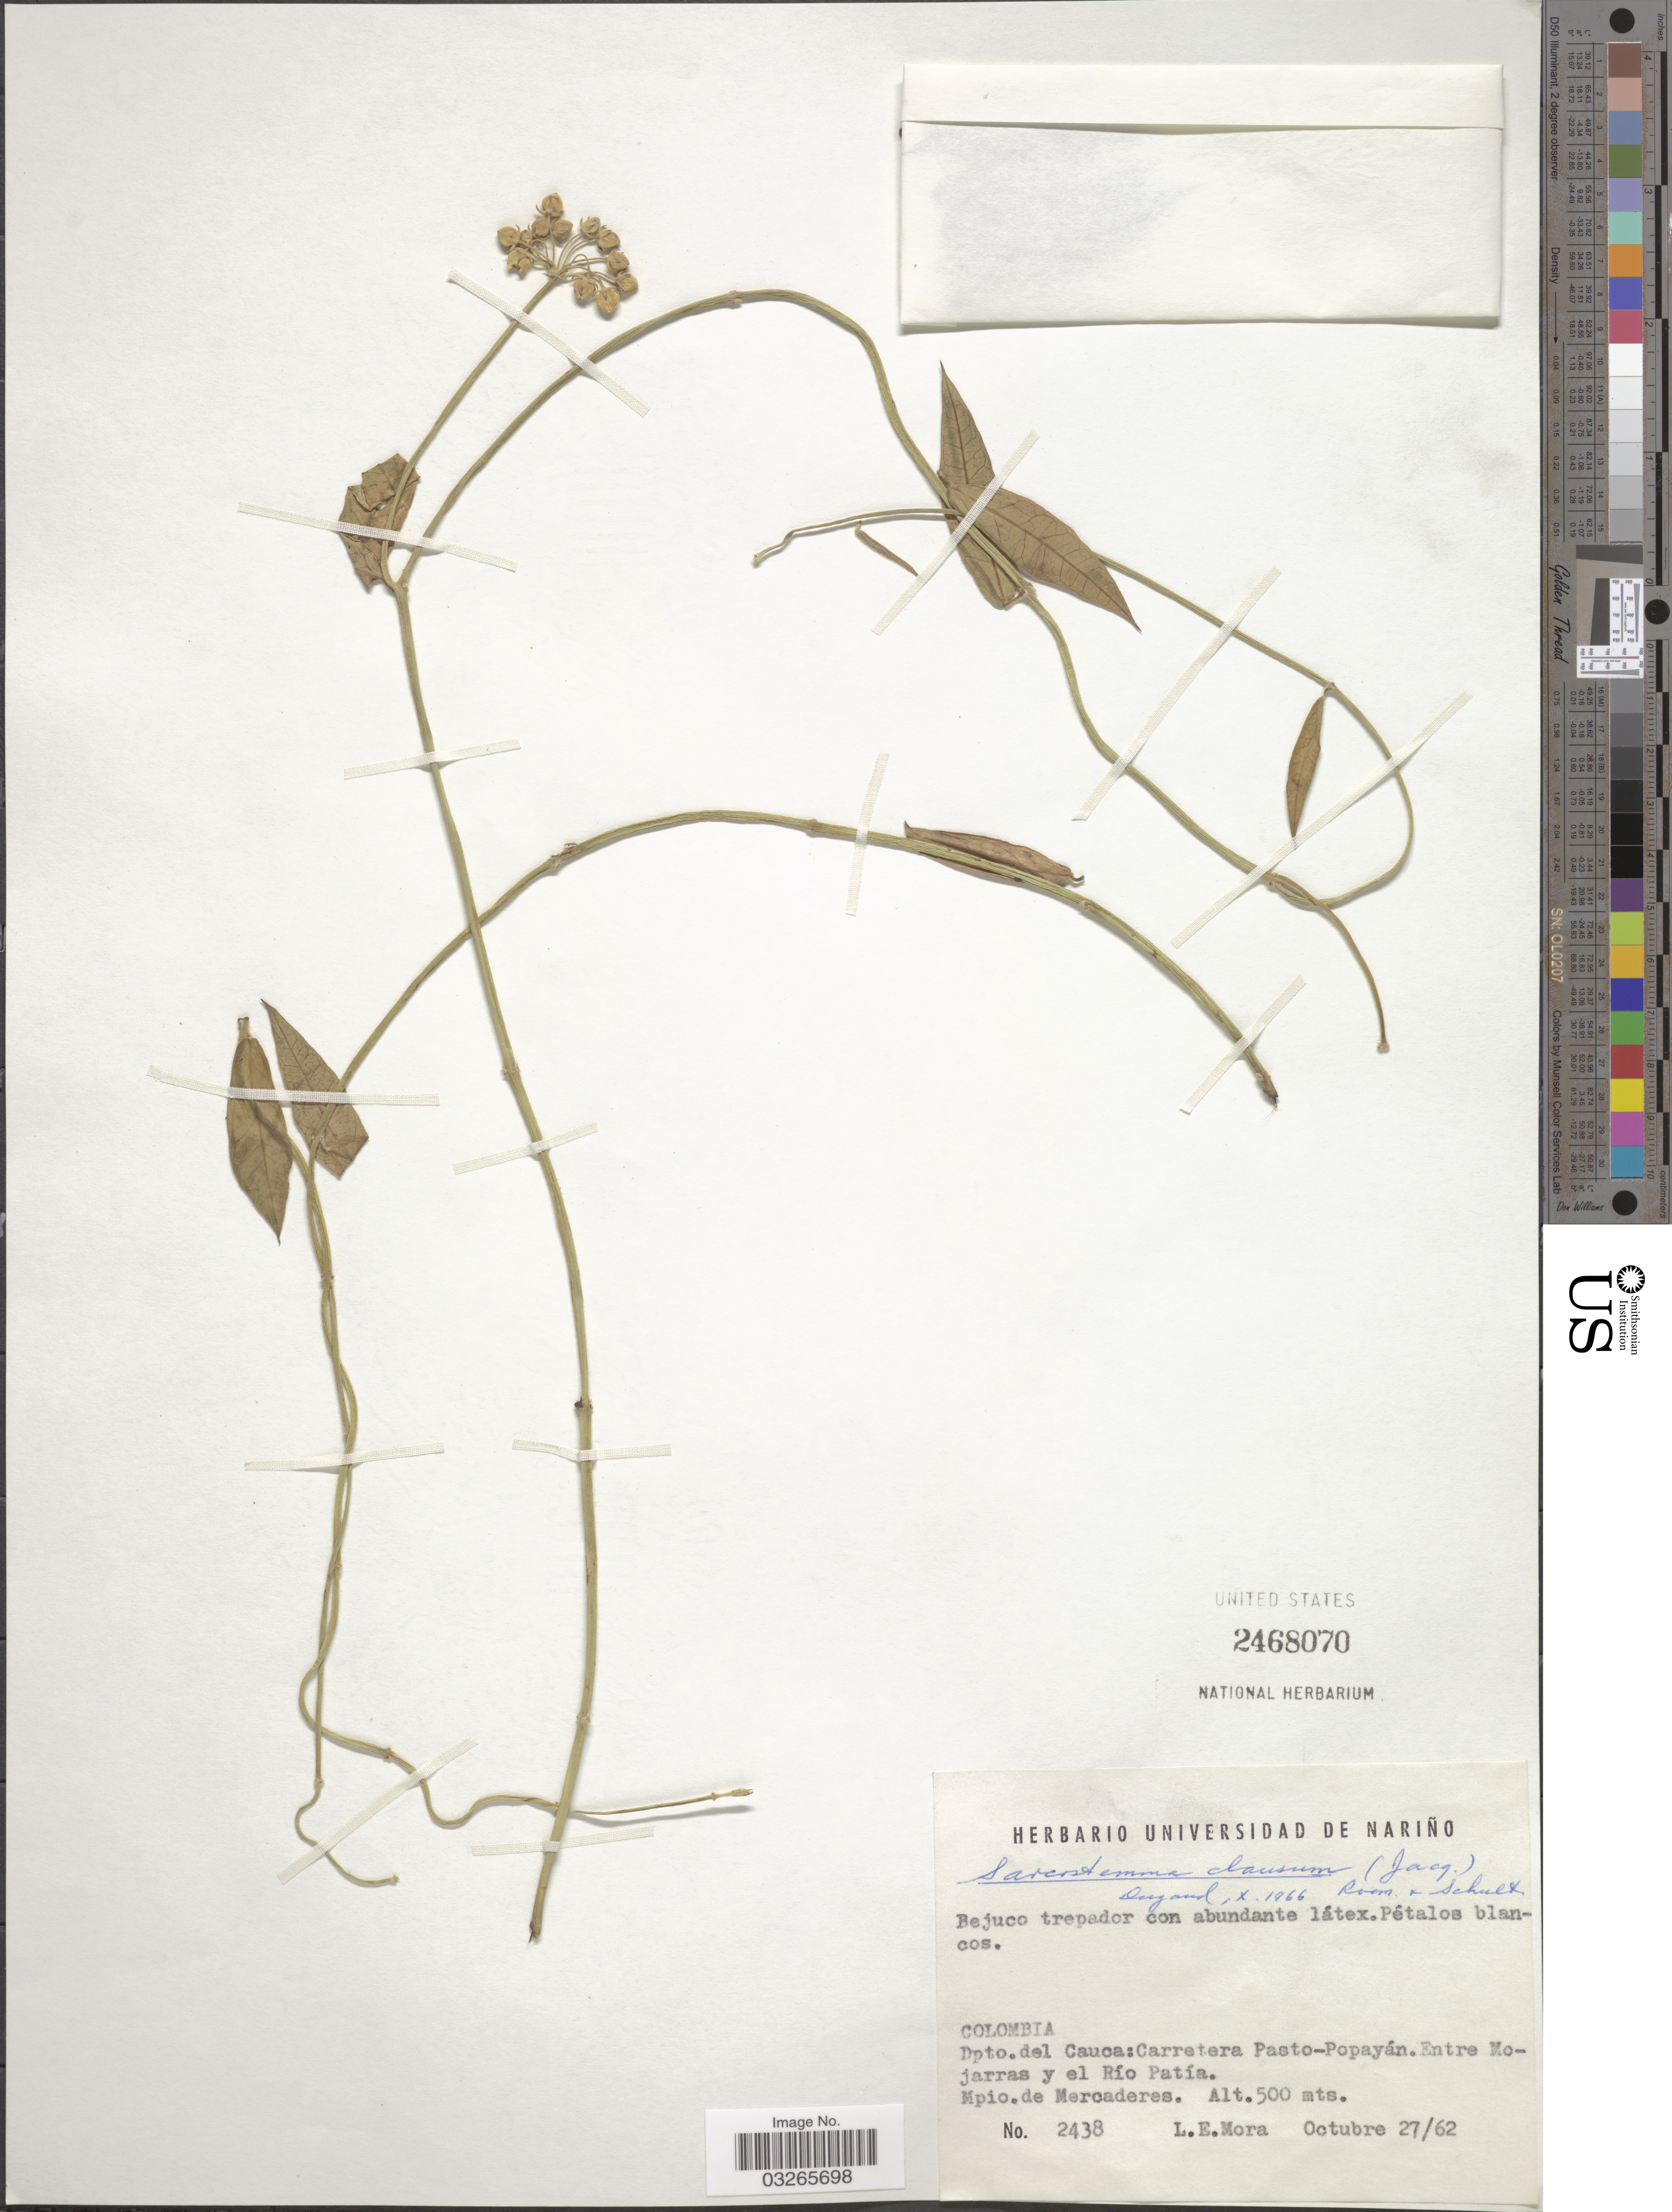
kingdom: Plantae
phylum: Tracheophyta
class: Magnoliopsida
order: Gentianales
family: Apocynaceae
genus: Sarcostemma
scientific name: Sarcostemma clausum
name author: (Jacq.) Schult.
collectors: L. Mora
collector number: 2438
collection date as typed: Transcribed d/m/y: 27/10/62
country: Colombia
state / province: Cauca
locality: Dpto. del Cauca: Carretera Pasto-Popayán. Entre Mojarras y el Río Patía. Mpio. de Mercaderes.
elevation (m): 500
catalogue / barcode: US 2468070